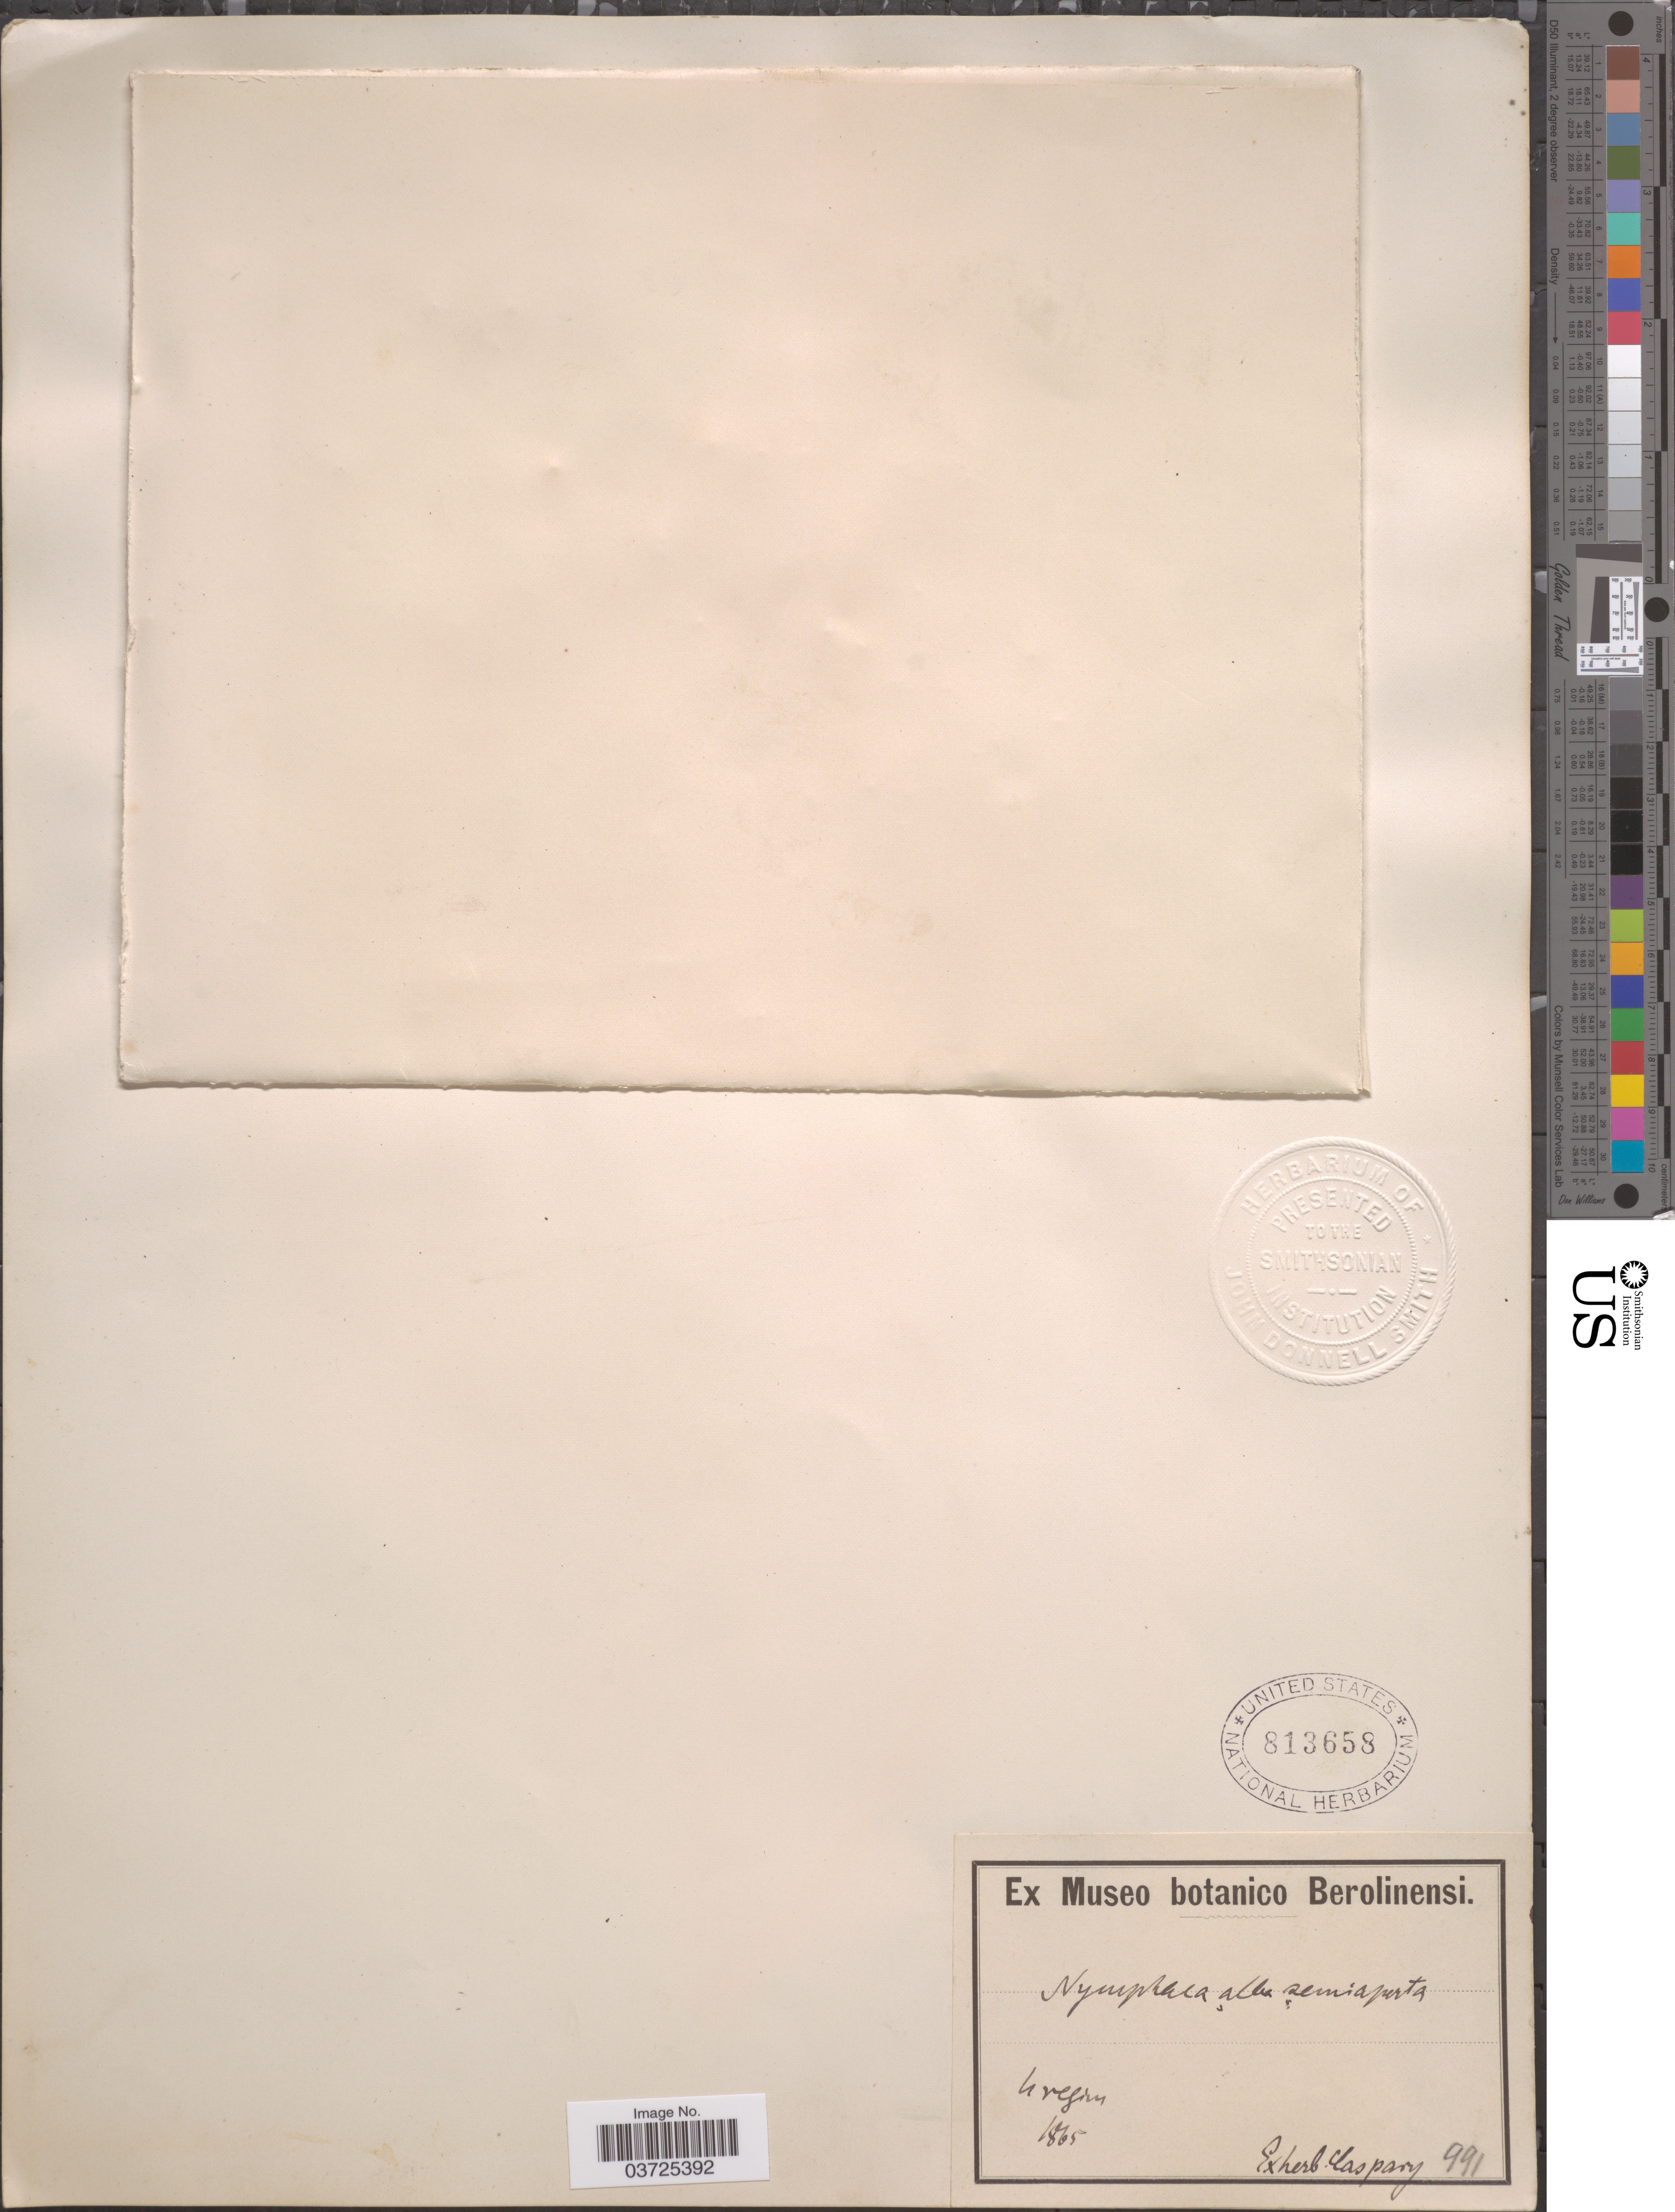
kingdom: Plantae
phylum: Tracheophyta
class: Magnoliopsida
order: Nymphaeales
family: Nymphaeaceae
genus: Nymphaea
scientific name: Nymphaea alba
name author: L.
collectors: Ex herb. Caspary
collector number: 991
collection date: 1865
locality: H region. [interpreted]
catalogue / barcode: US 813658